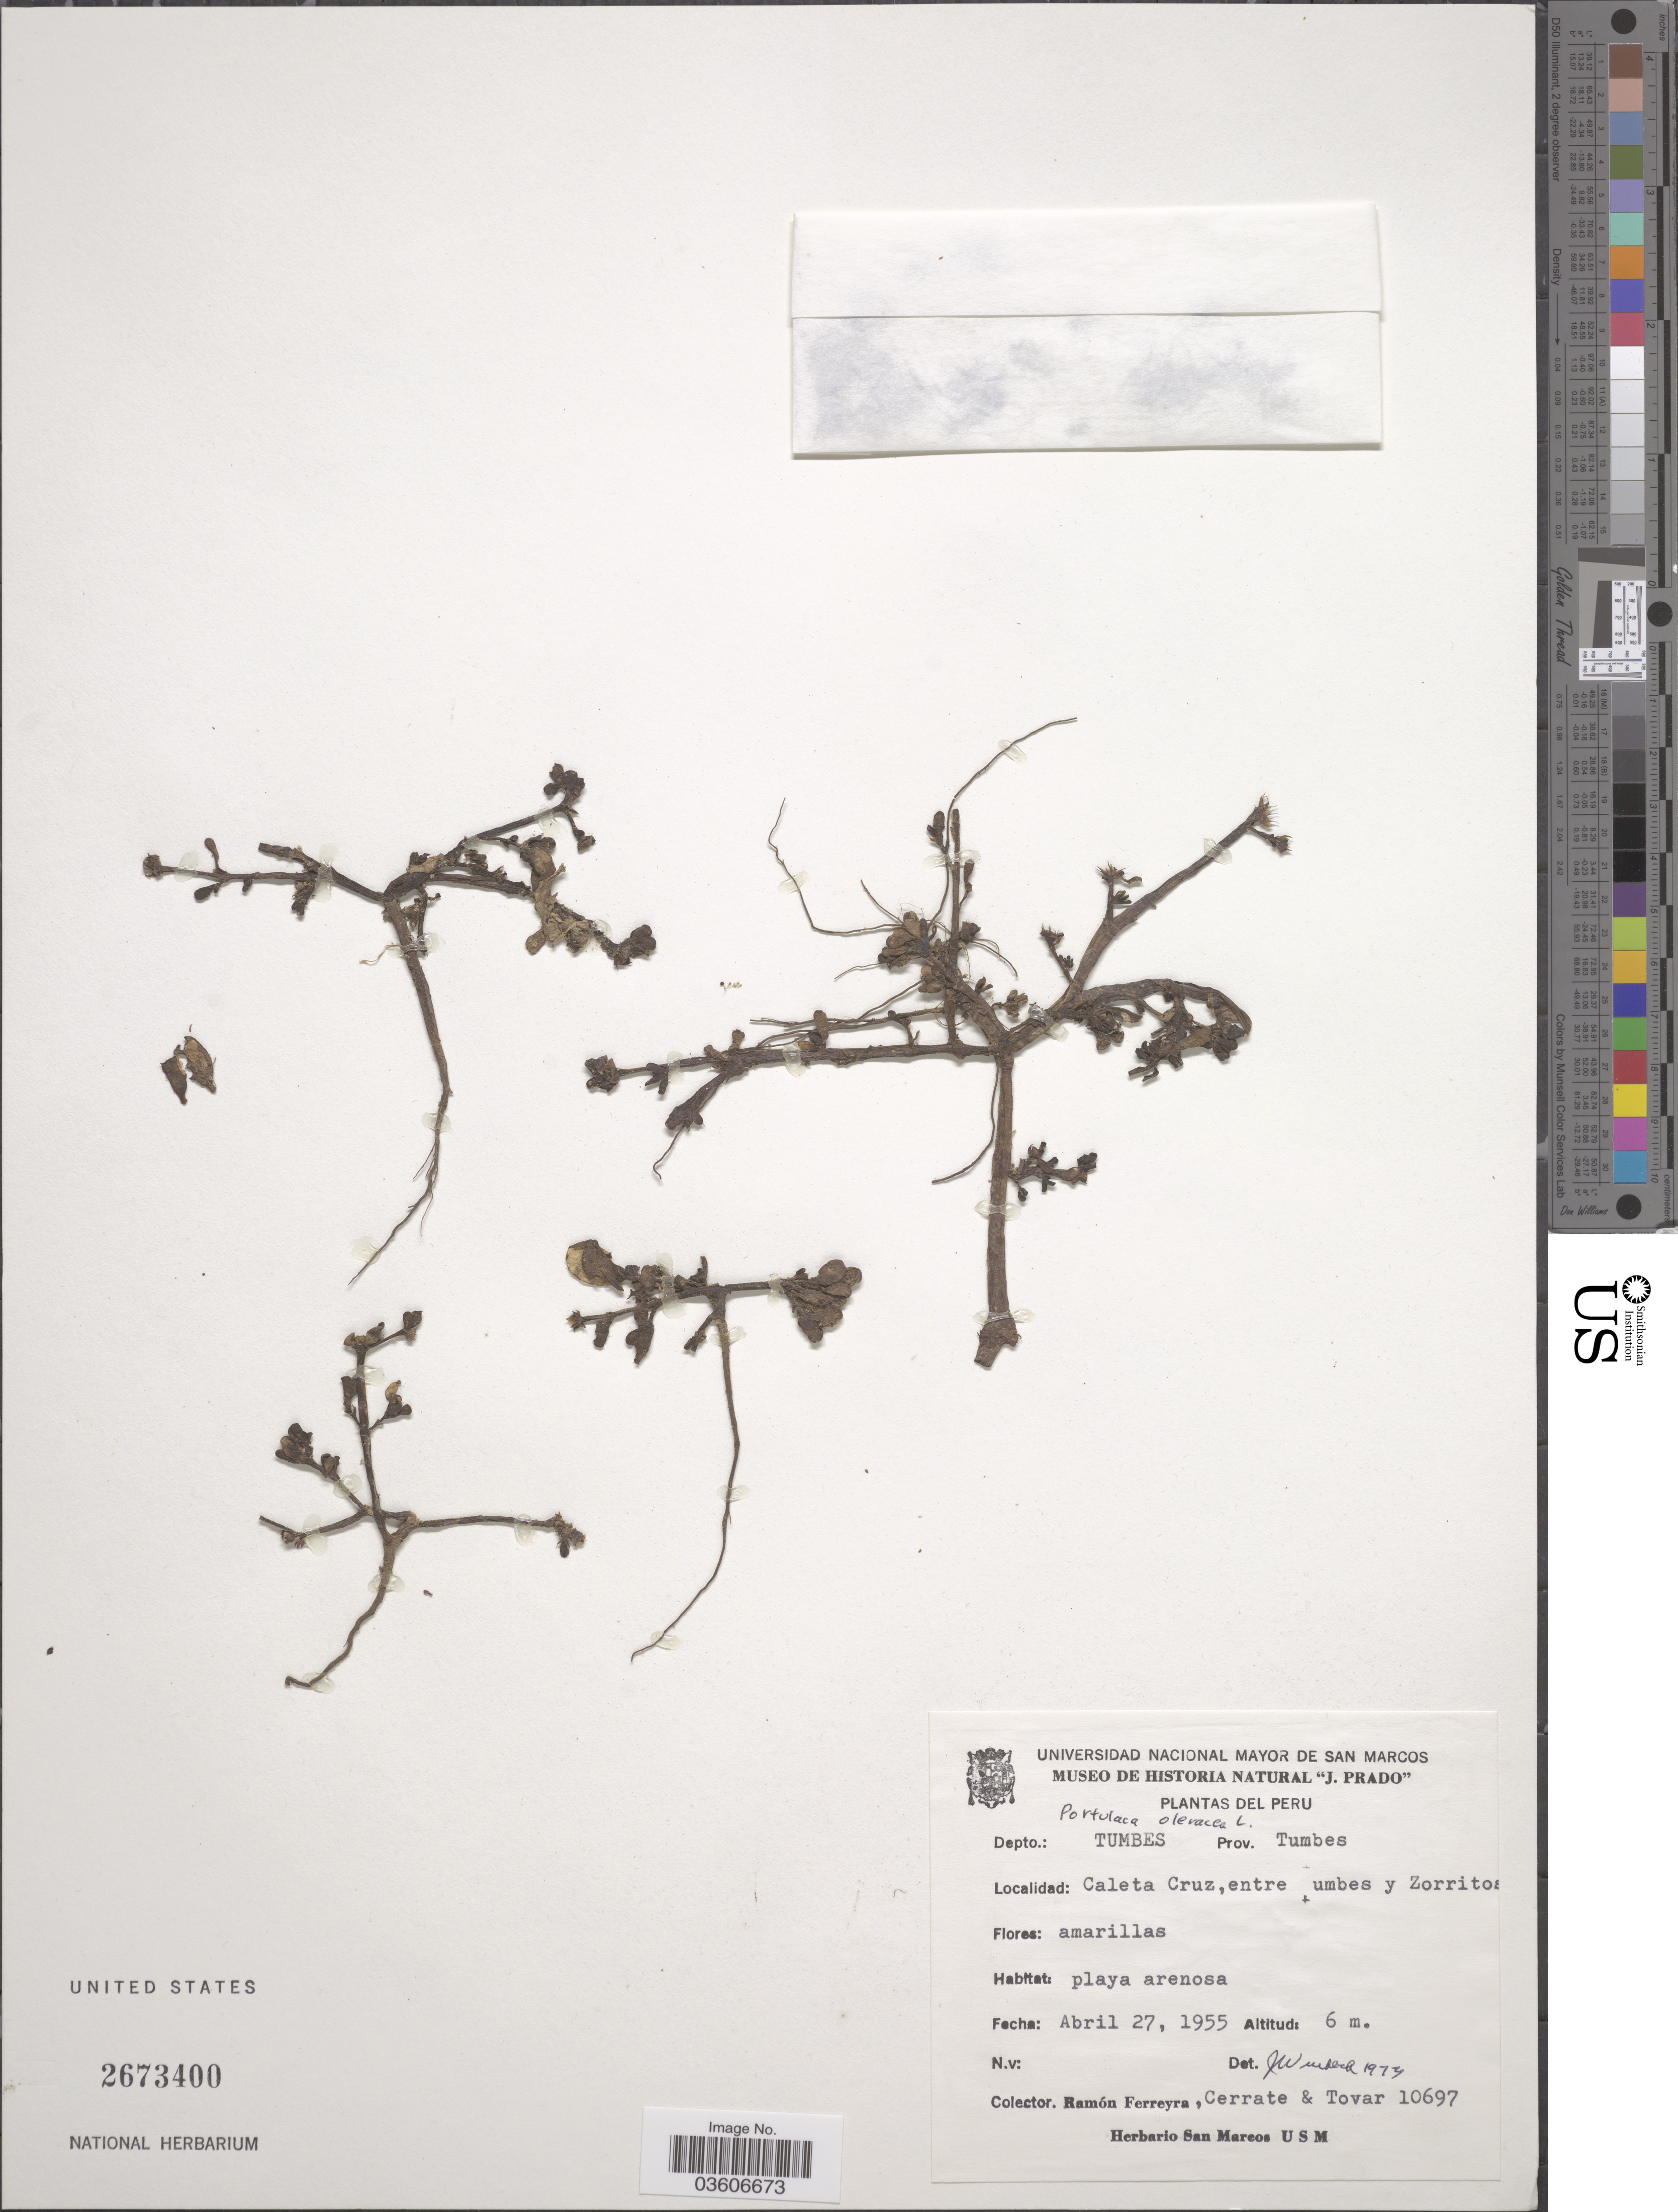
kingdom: Plantae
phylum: Tracheophyta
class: Magnoliopsida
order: Caryophyllales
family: Portulacaceae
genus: Portulaca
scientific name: Portulaca oleracea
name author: L.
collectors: R. A. Ferreyra, -. Cerrate & -. Tovar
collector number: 10697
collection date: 1955-04-27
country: Peru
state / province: Tumbes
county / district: Tumbes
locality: Depto.: Tumbes. Caleta Cruz, entre Tumbes y Zorritos.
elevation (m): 6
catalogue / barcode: US 2673400